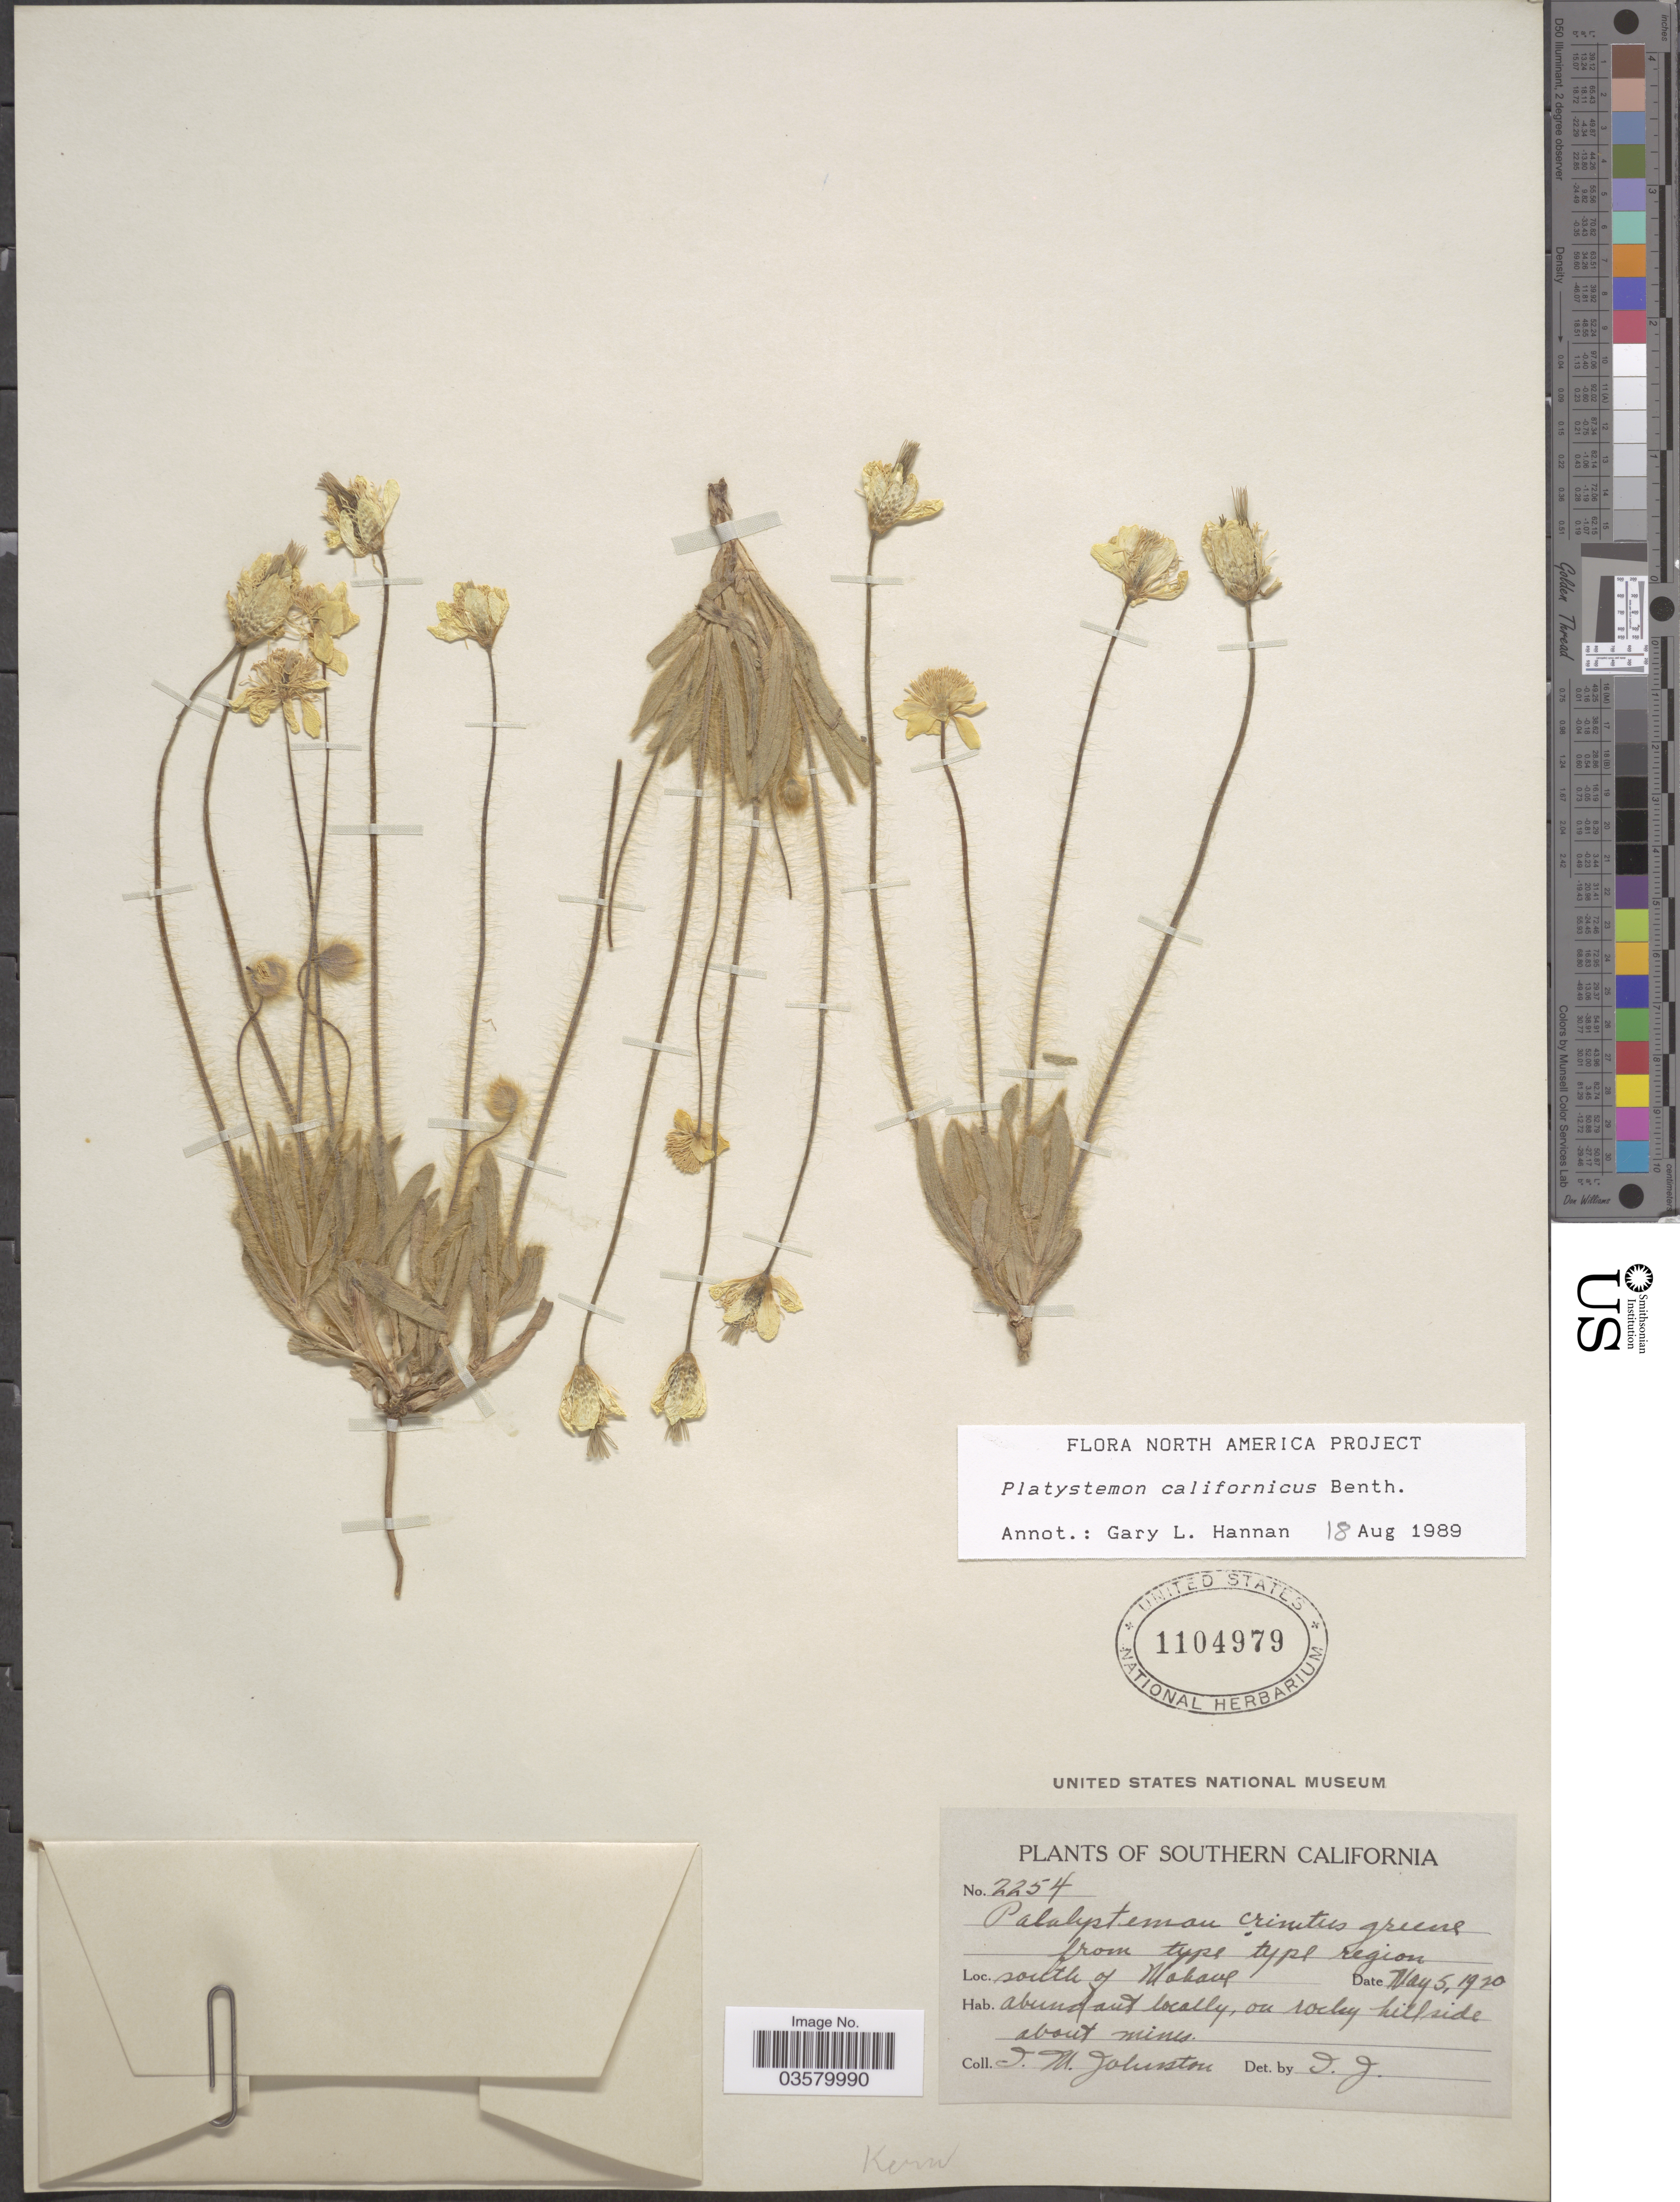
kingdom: Plantae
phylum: Tracheophyta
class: Magnoliopsida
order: Ranunculales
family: Papaveraceae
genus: Platystemon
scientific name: Platystemon californicus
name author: Benth.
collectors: I.M. Johnston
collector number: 2254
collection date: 1920-05-05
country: United States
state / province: California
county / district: Kern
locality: Southern California. South of Mohave. Kern.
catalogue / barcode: US 1104979